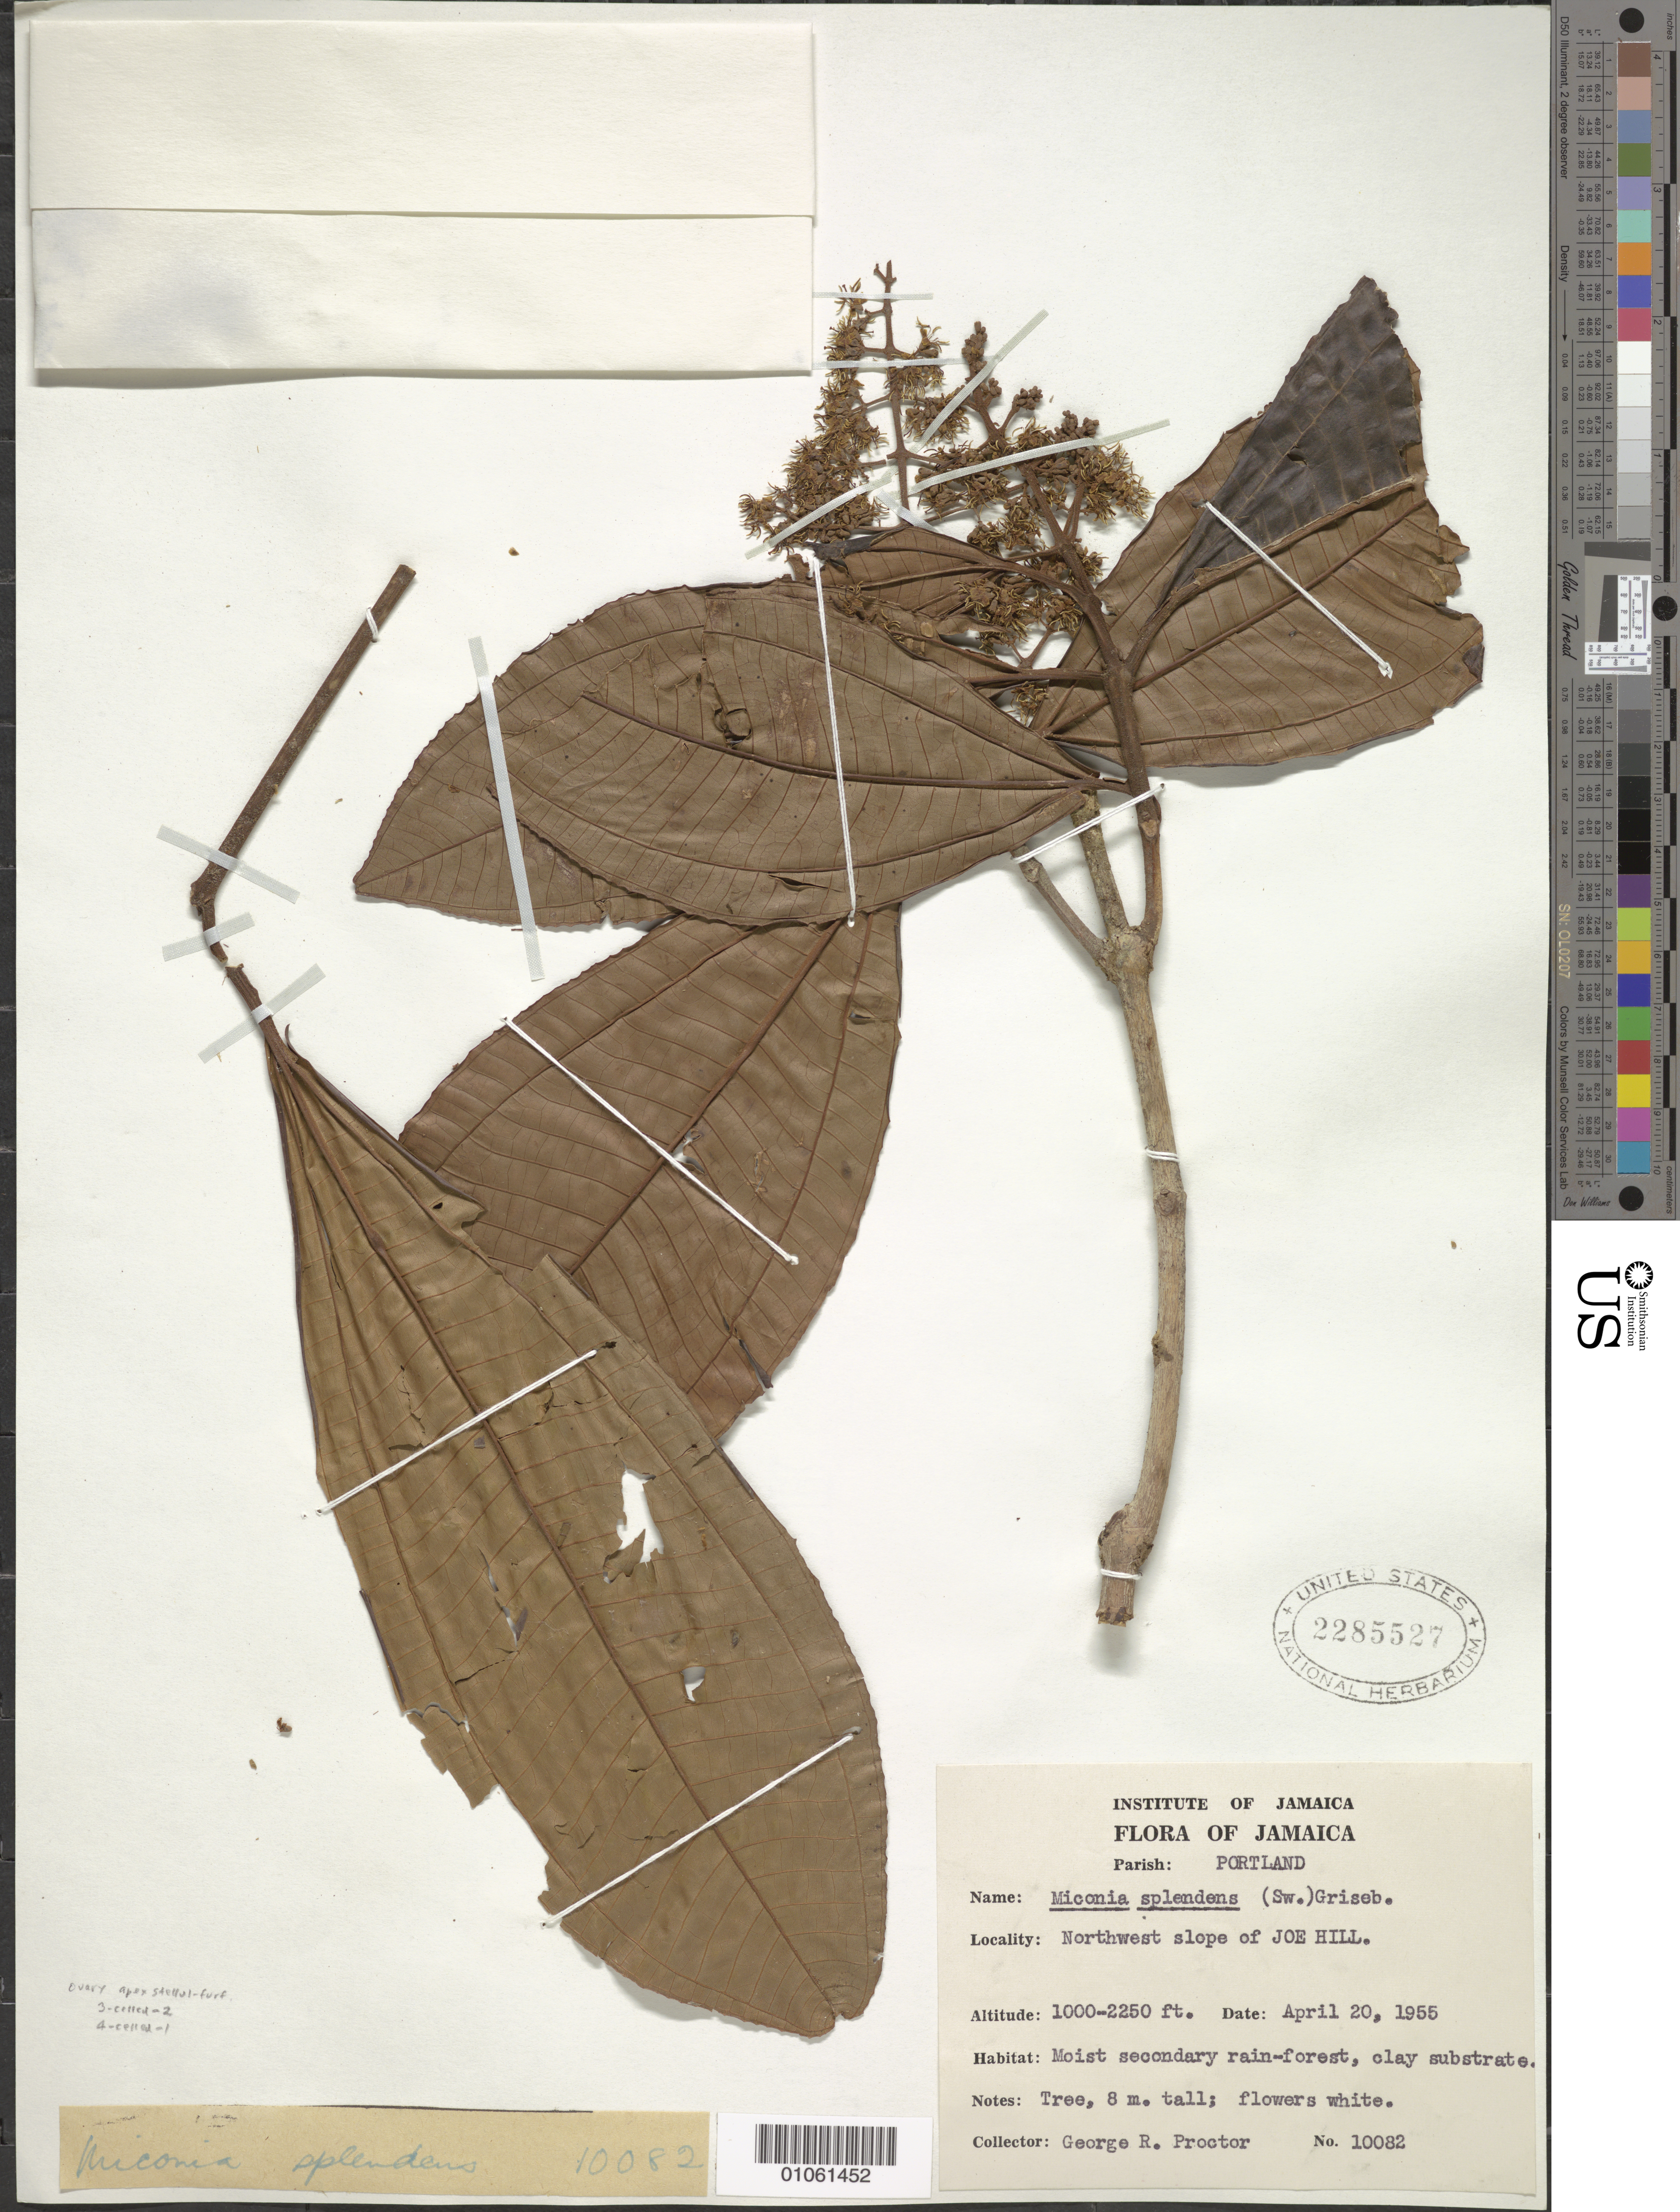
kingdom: Plantae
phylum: Tracheophyta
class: Magnoliopsida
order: Myrtales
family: Melastomataceae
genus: Miconia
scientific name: Miconia splendens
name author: (Sw.) Griseb.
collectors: G. R. Proctor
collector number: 10082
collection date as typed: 20 Apr 1955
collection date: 1955-04-20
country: Jamaica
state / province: Portland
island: Jamaica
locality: Joe Hill, NW slope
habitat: Moist secondary rainforest, clay substrate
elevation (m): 305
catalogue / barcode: US 2285527